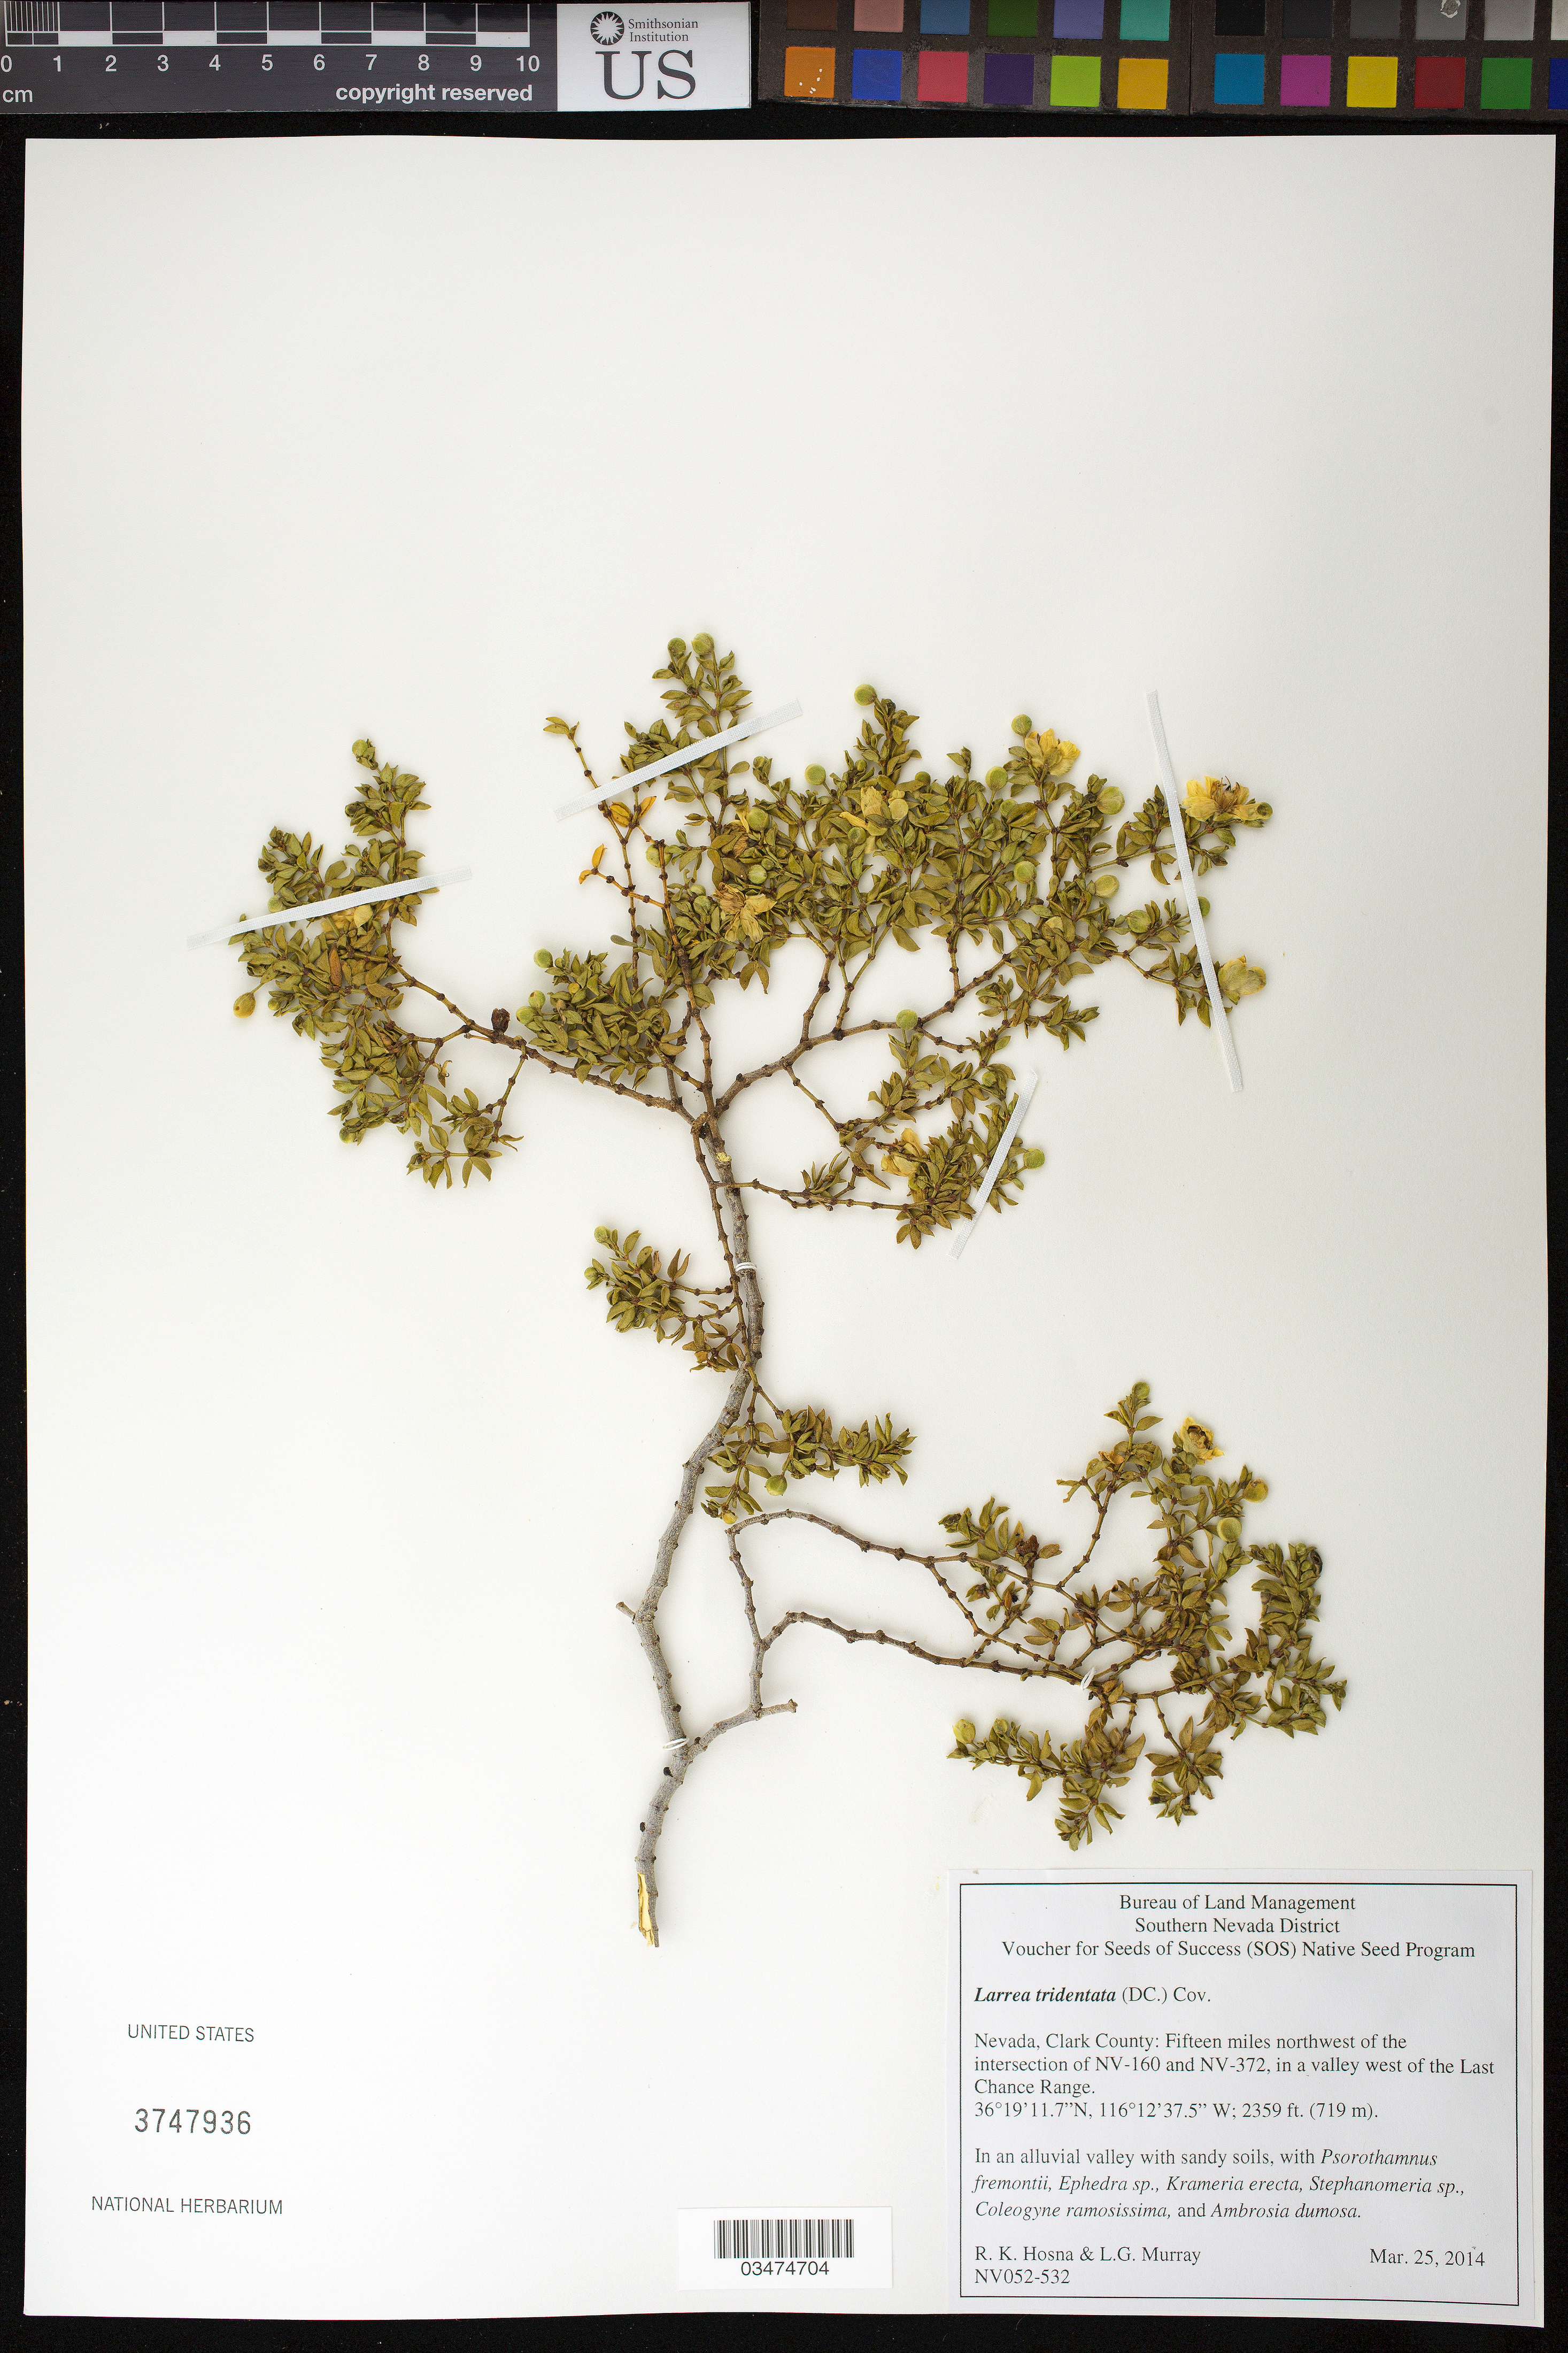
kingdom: Plantae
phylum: Tracheophyta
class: Magnoliopsida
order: Zygophyllales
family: Zygophyllaceae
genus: Larrea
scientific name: Larrea tridentata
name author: (Sessé & Moc. ex DC.) Coville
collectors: R. Hosna & L. Murray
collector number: NV052-532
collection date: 2014-03-25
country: United States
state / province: Nevada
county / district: Clark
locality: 15 mi. NE of the intersection of NV-160 and NV-372, in a valley west of the Last Chance Range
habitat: In an alluvial valley with sandy soil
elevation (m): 719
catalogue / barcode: US 3747936